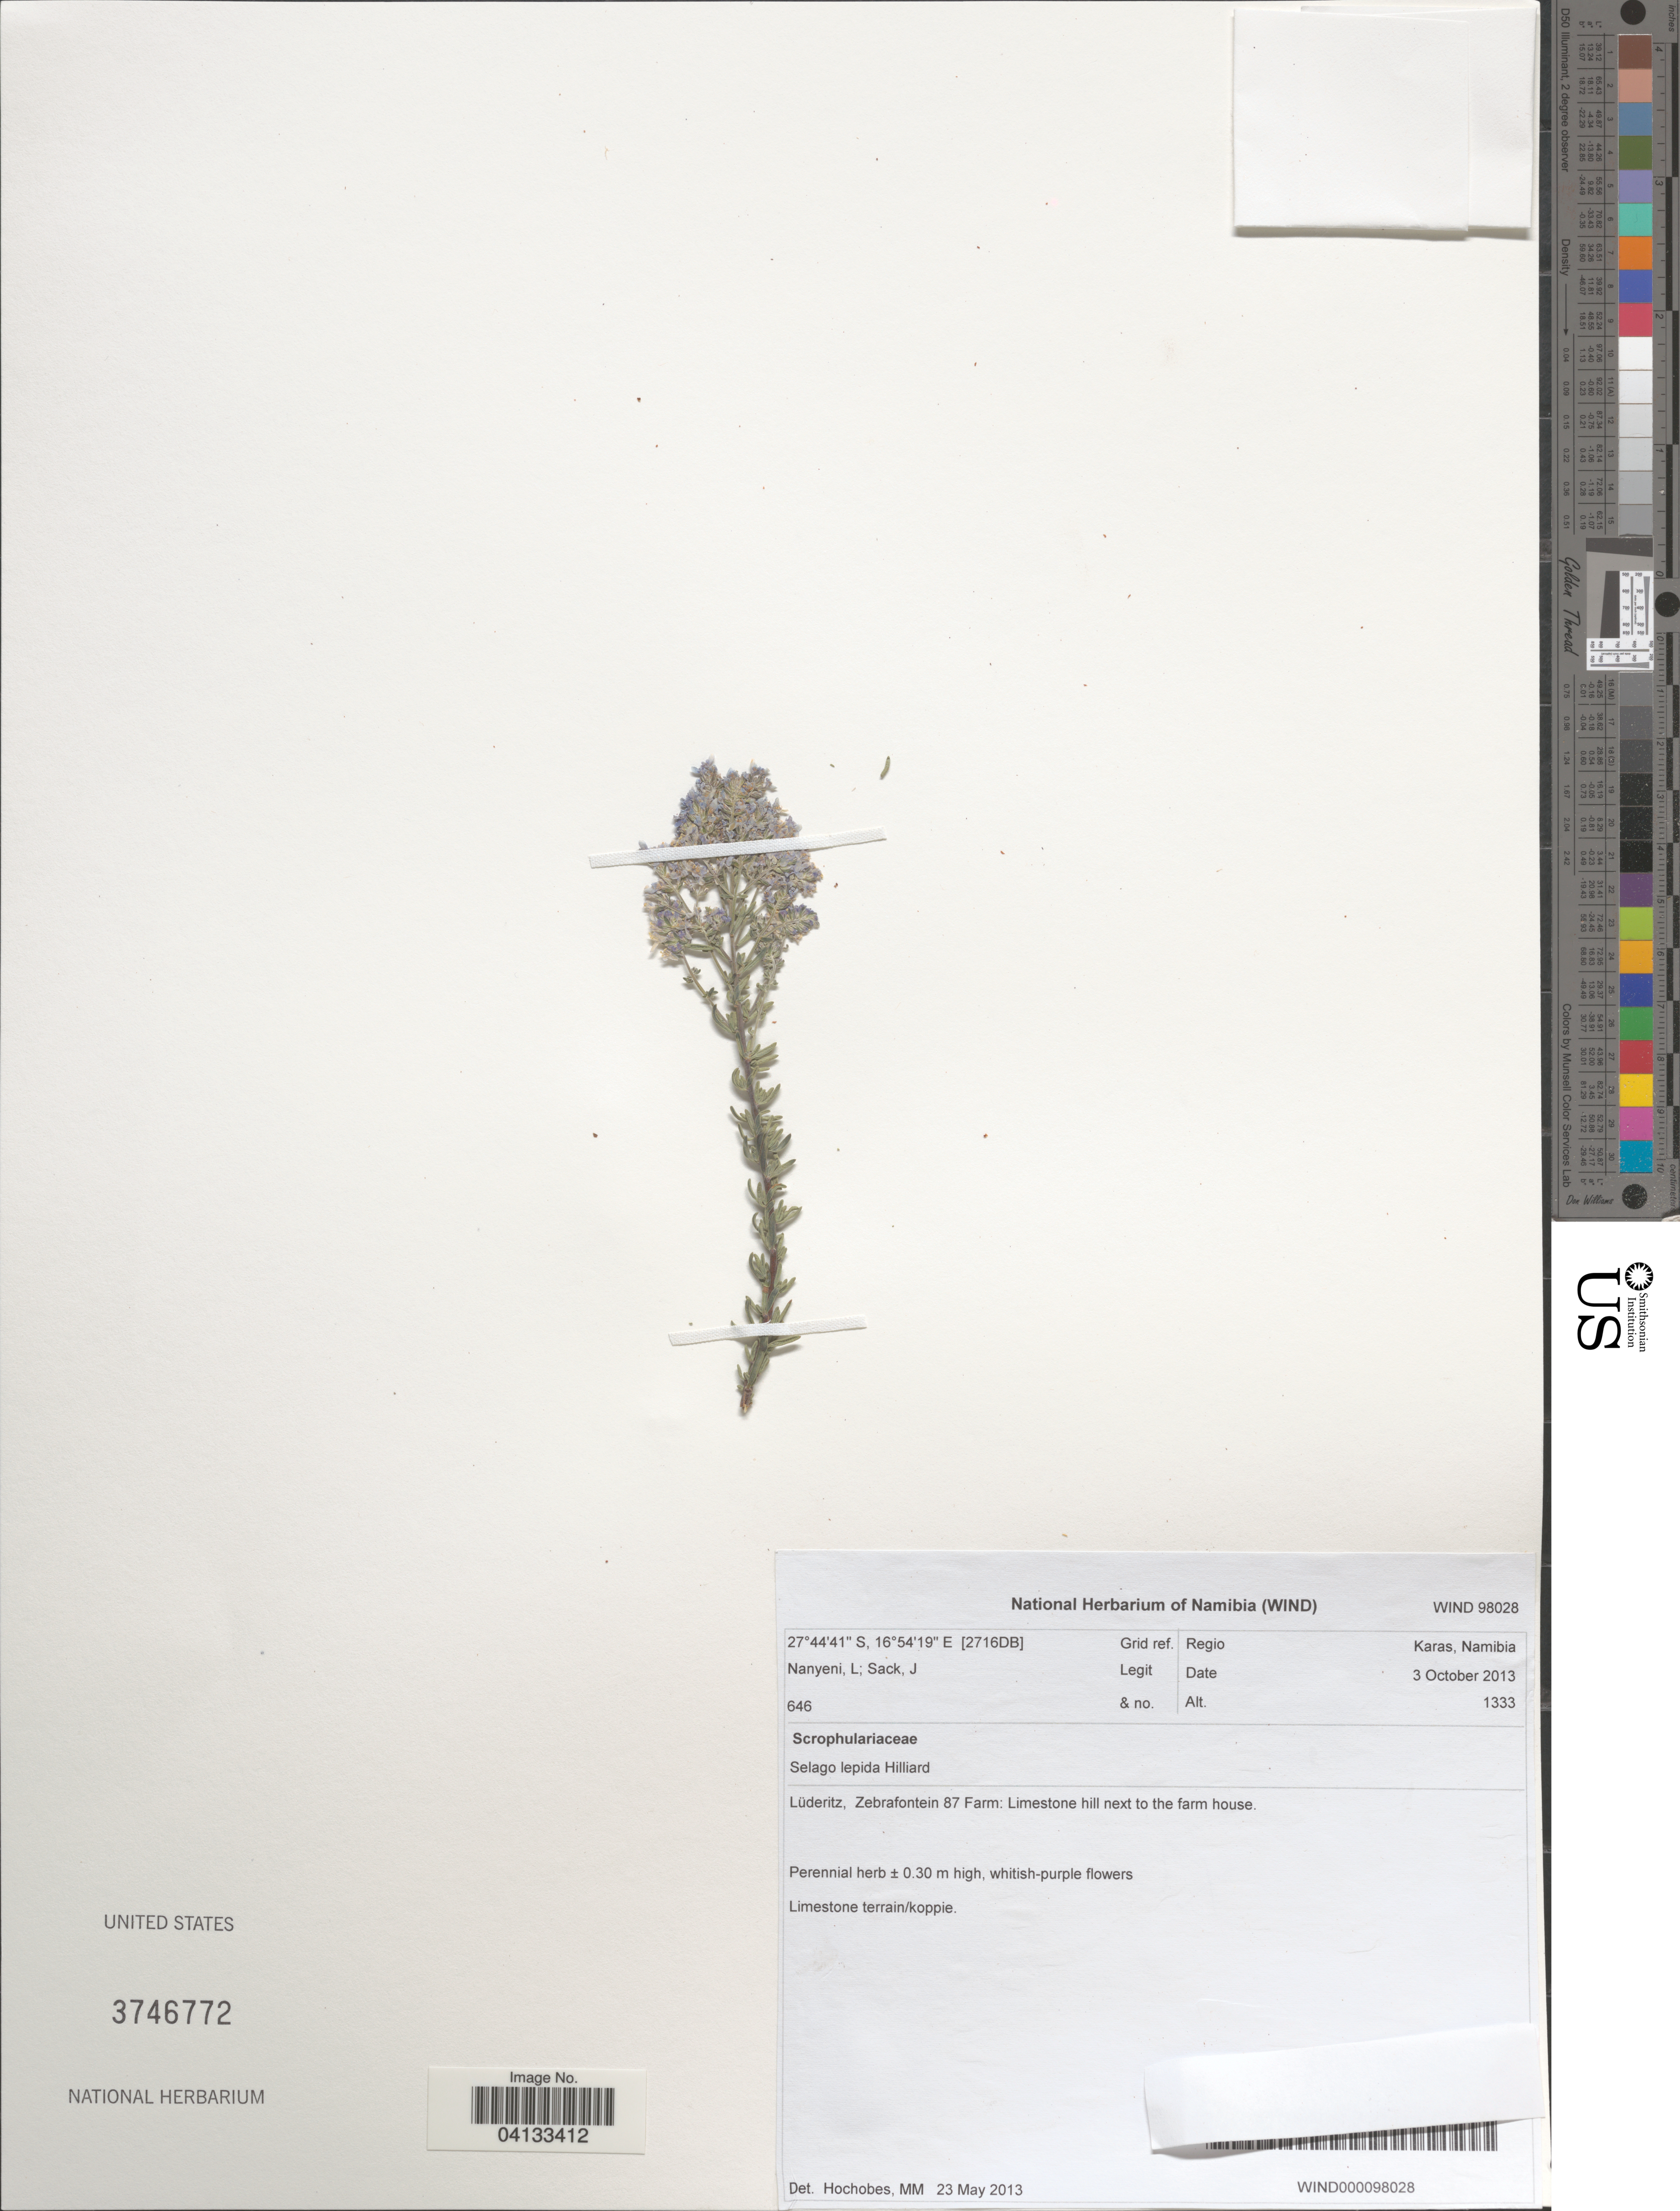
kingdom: Plantae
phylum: Tracheophyta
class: Magnoliopsida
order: Lamiales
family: Scrophulariaceae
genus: Selago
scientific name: Selago lepida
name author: Hilliard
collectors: L. Nanyeni & J. Sack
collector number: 646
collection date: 2013-10-03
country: Namibia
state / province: Karas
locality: Grid ref. Regio Karas. Lüderitz, Zebrafontein 87 Farm: Limestone hill next to the farm house. [2716DB].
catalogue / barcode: US 3746772